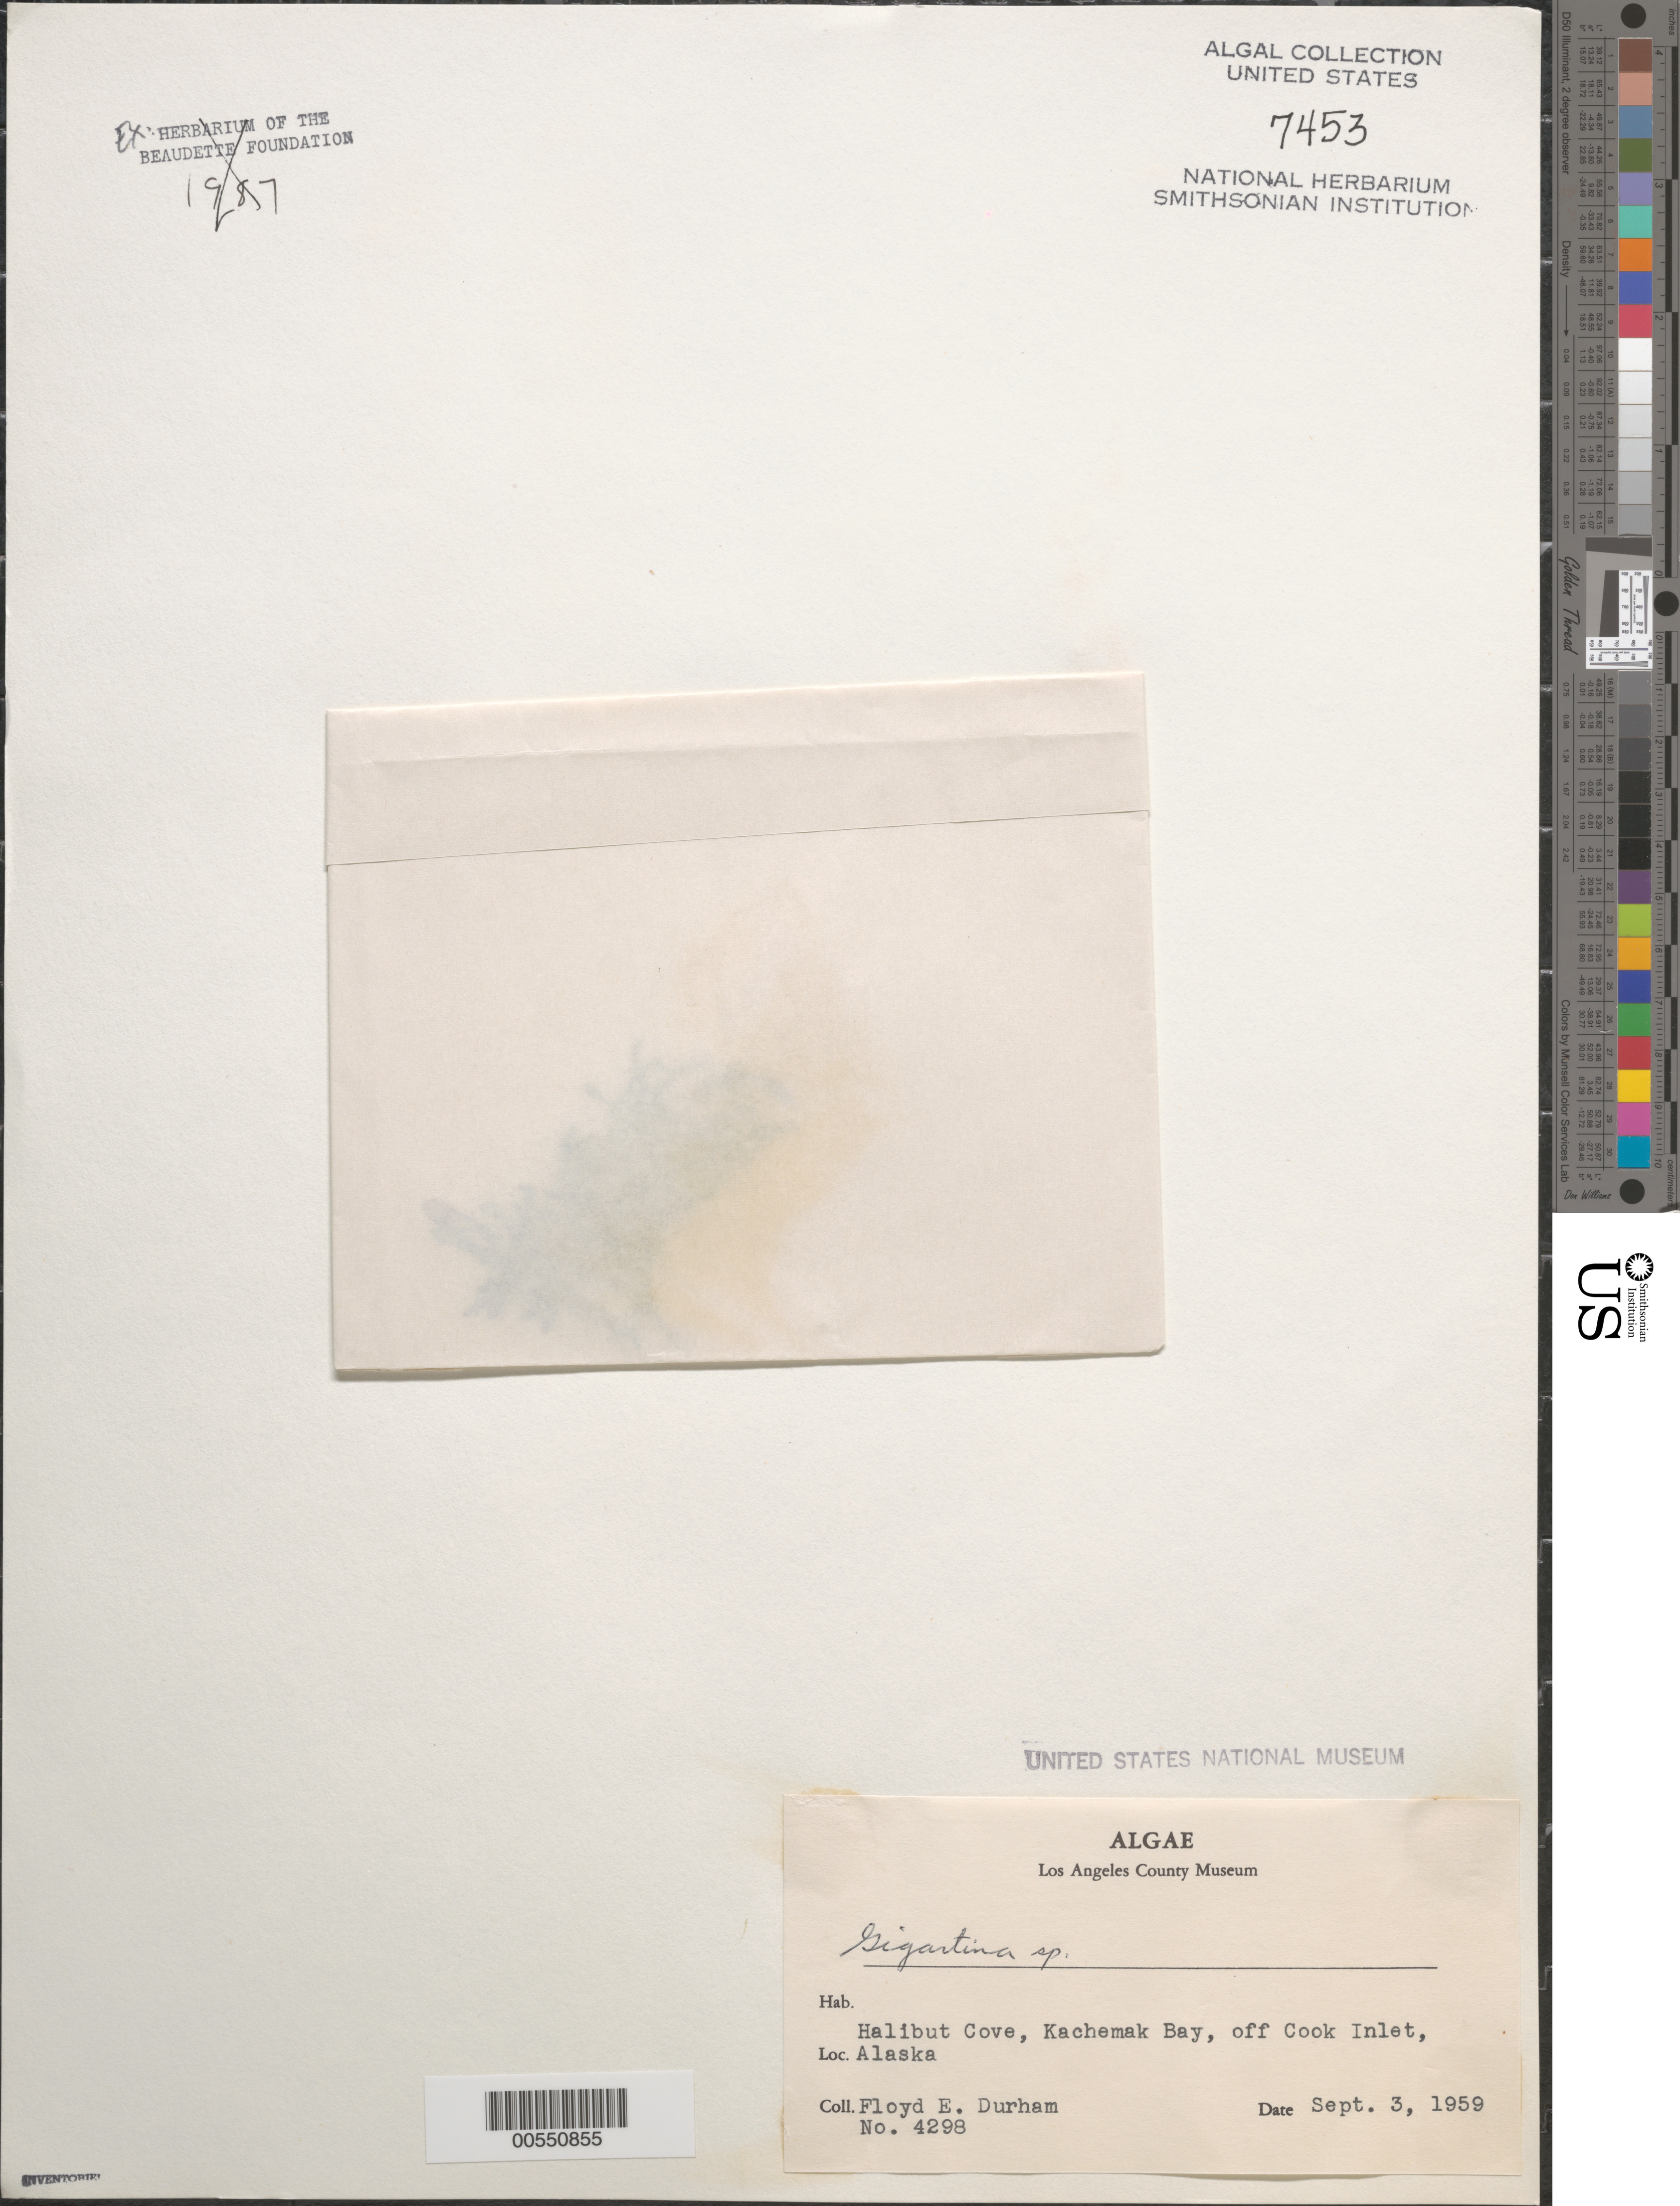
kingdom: Plantae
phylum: Rhodophyta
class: Florideophyceae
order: Gigartinales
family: Gigartinaceae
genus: Gigartina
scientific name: Gigartina sp.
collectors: F. Durham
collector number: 4298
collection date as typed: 03 Sep 1959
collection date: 1959-09-03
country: United States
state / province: Alaska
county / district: Kenai Peninsula Division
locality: Halibut Cove, Kachemak Bay, off Cook Inlet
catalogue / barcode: US 7453